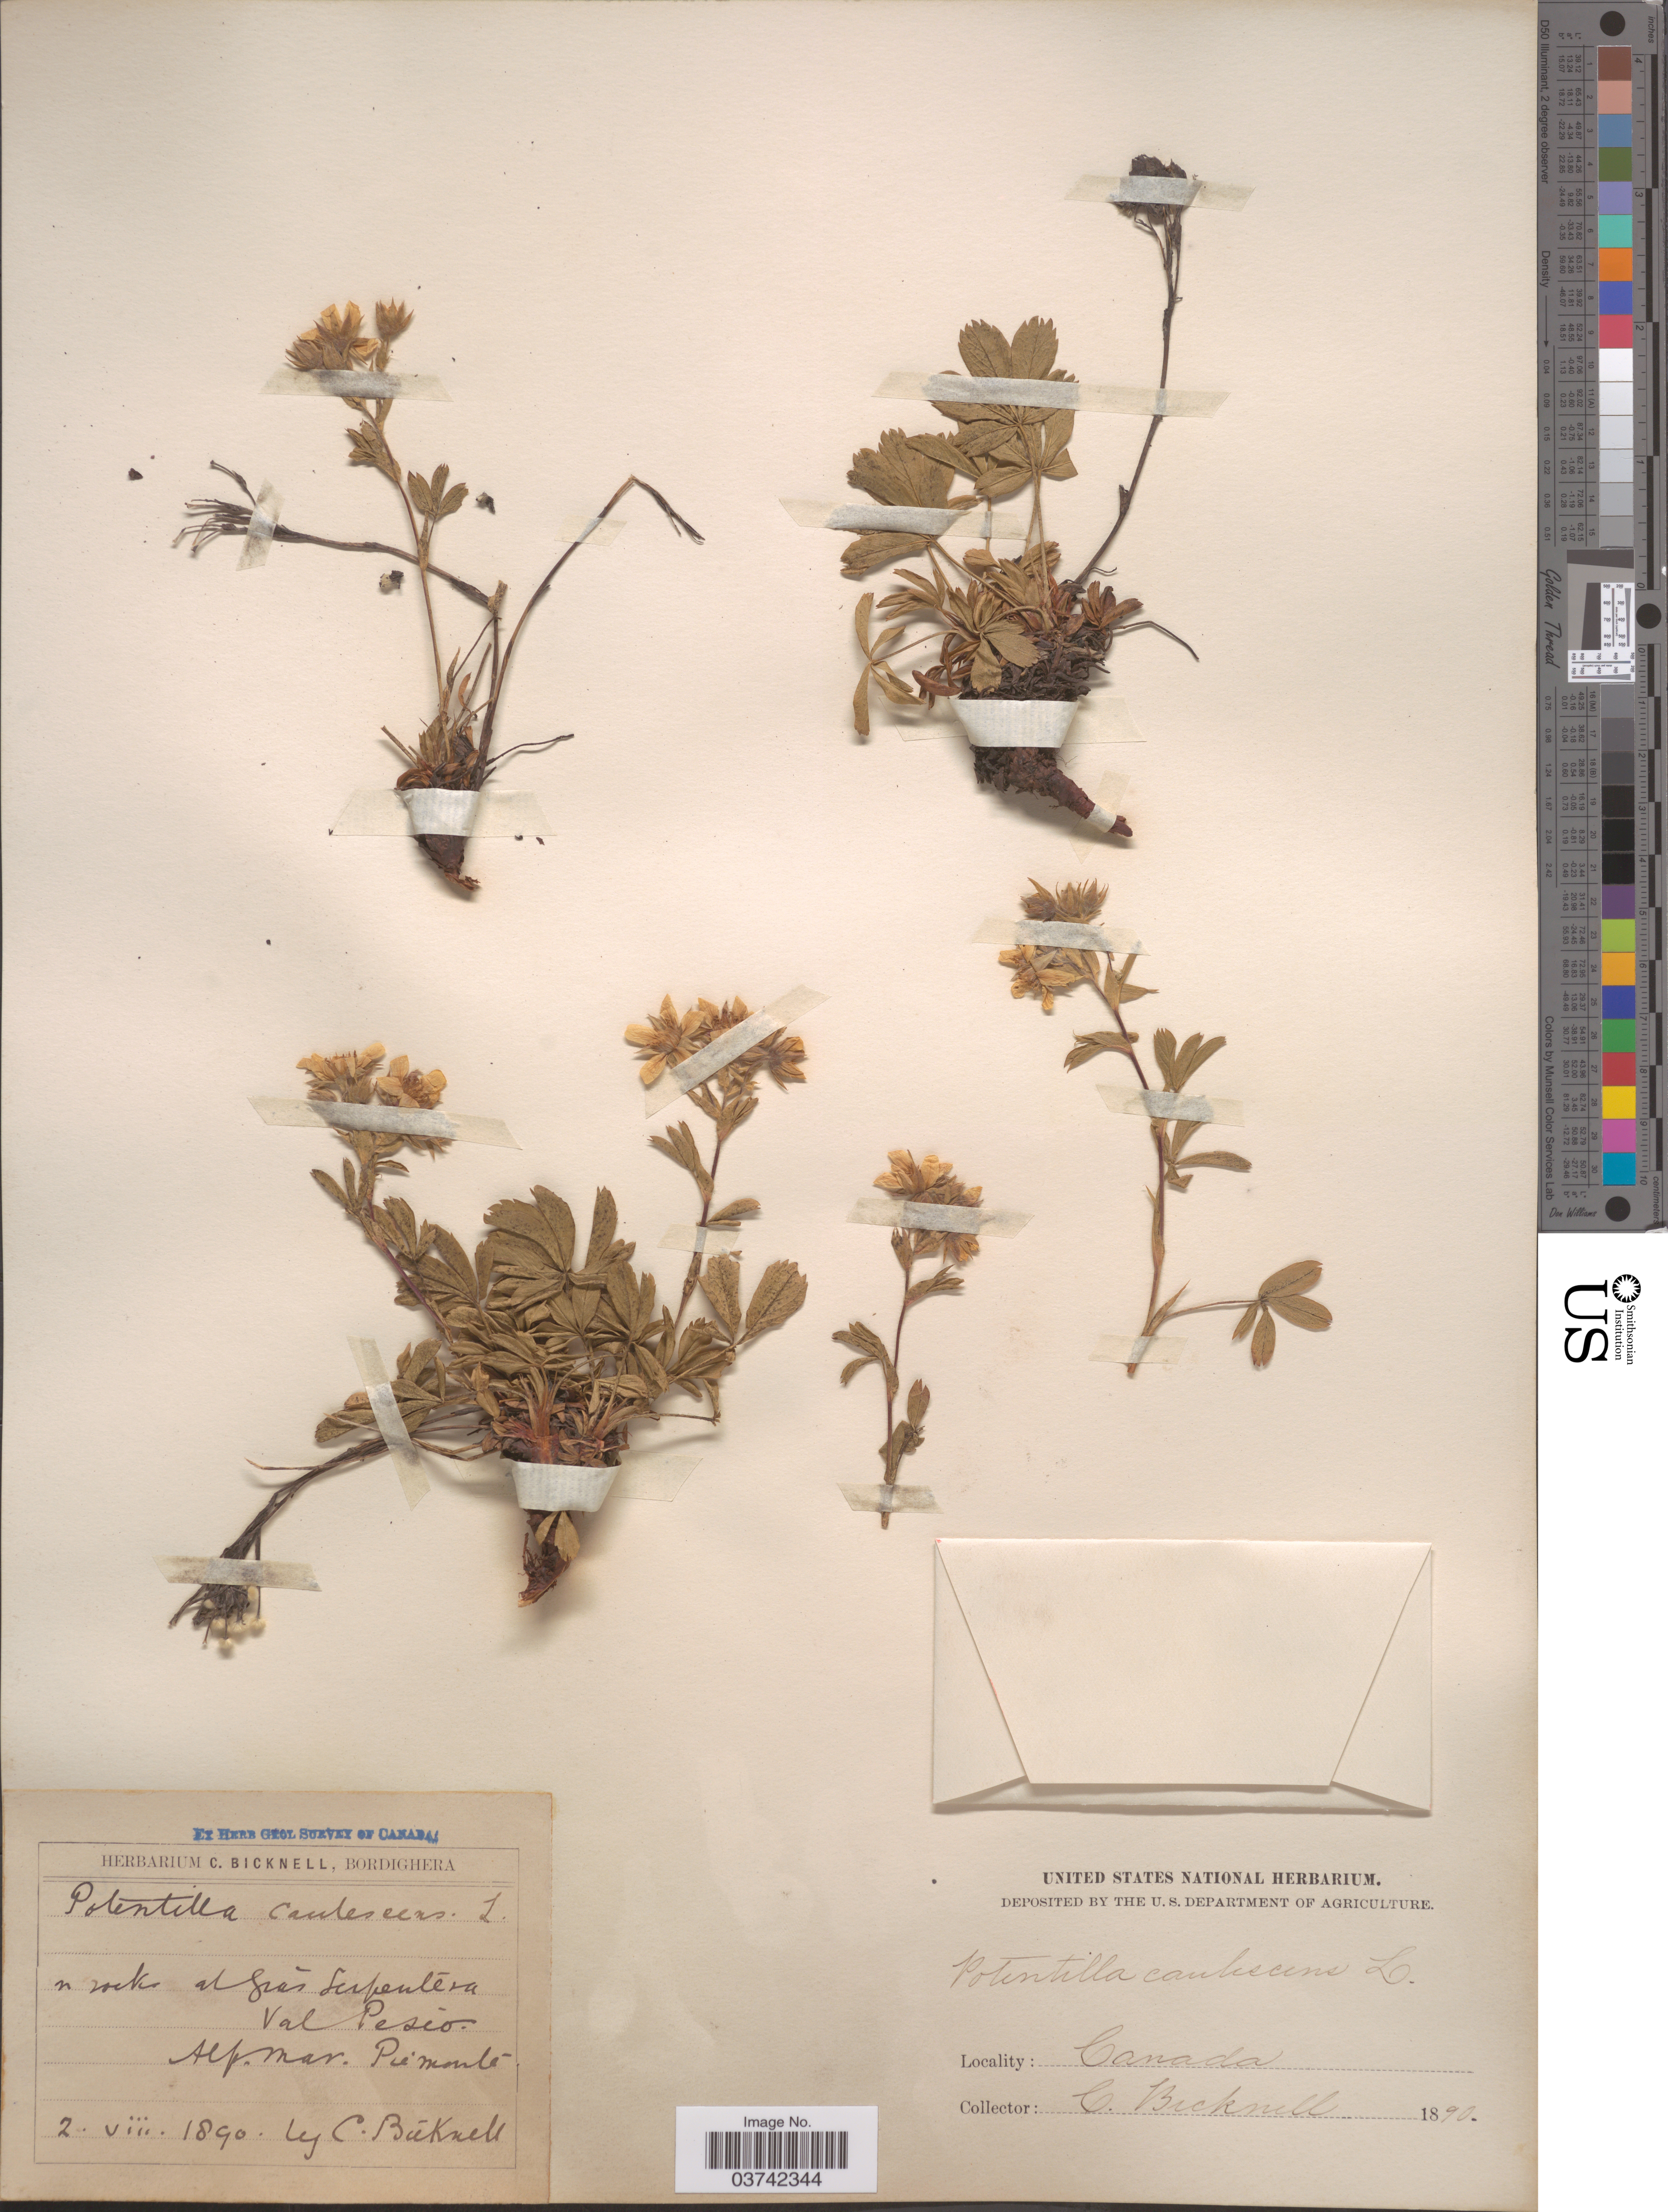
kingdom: Plantae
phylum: Tracheophyta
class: Magnoliopsida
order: Rosales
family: Rosaceae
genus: Potentilla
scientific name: Potentilla caulescens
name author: L.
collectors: C. Bicknell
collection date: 1890-08-02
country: Italy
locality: Al grás Serpentera. Val Pesio. Alp. Mar. Piemonte.